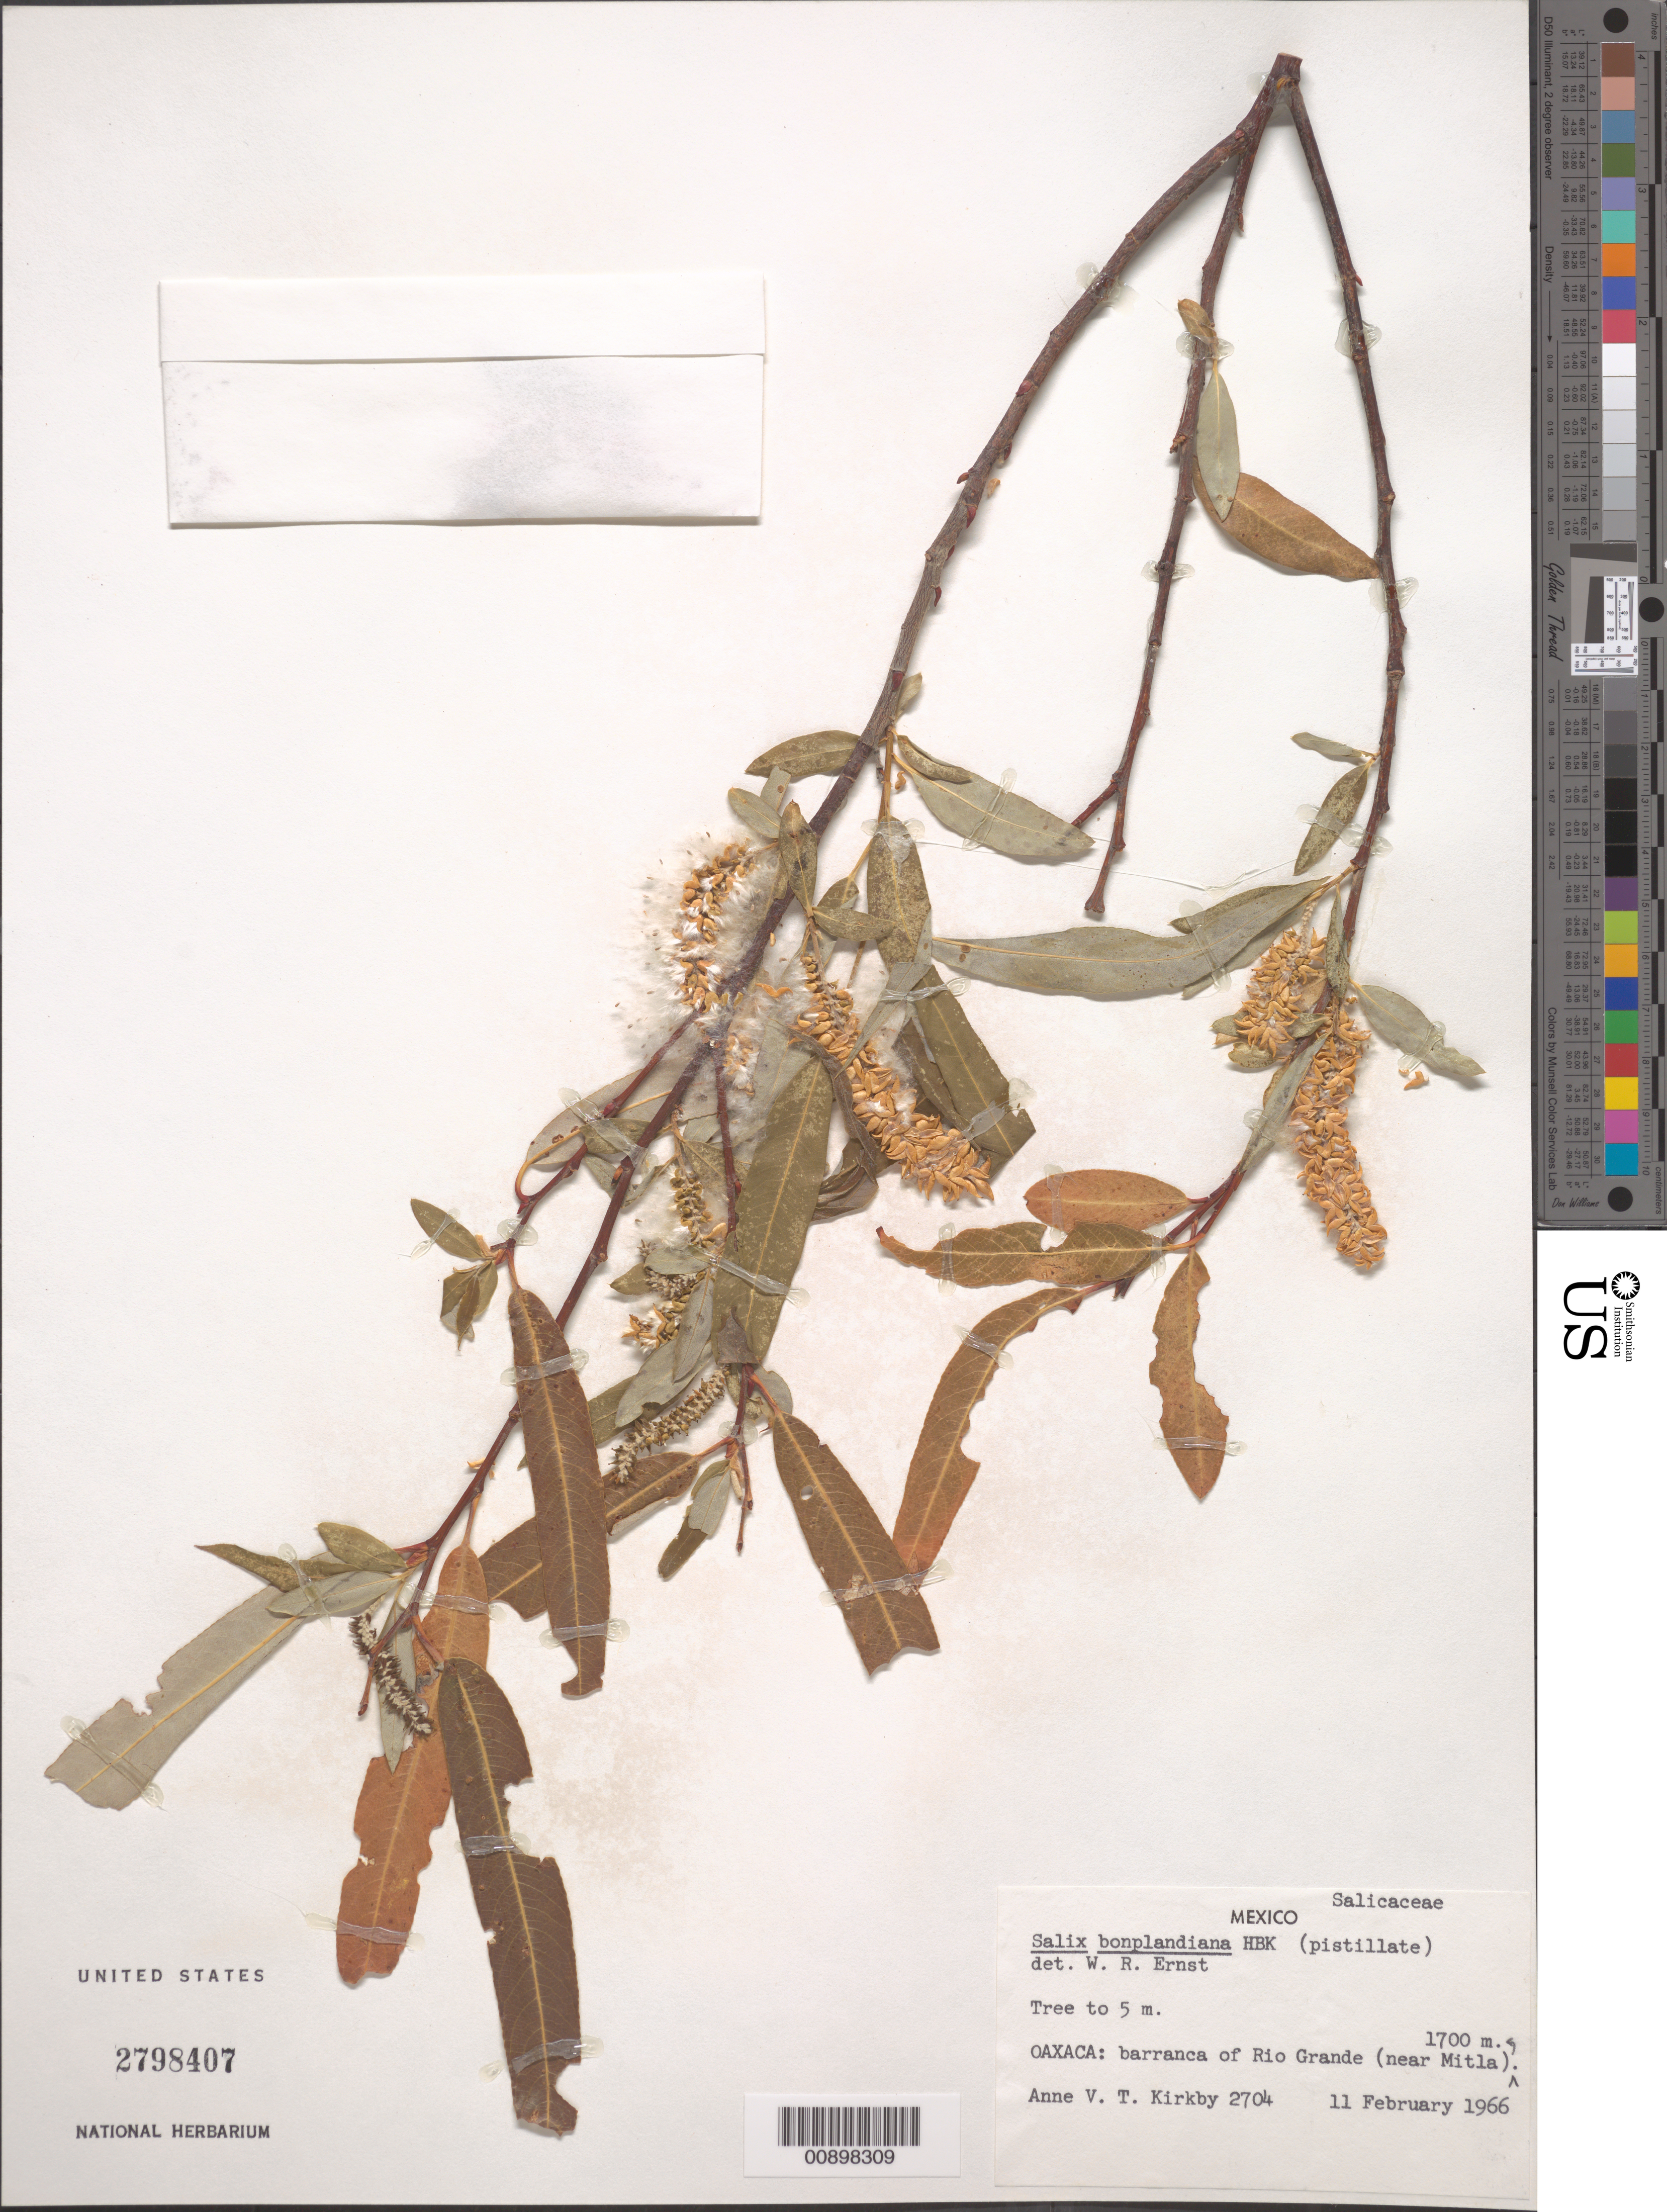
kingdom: Plantae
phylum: Tracheophyta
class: Magnoliopsida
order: Malpighiales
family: Salicaceae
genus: Salix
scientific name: Salix bonplandiana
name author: Kunth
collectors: A. Kirkby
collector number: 2704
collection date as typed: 11 Feb 1966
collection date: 1966-02-11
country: Mexico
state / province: Oaxaca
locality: Oaxaca: barranca of Río Grande (near Mitla).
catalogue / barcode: US 2798407